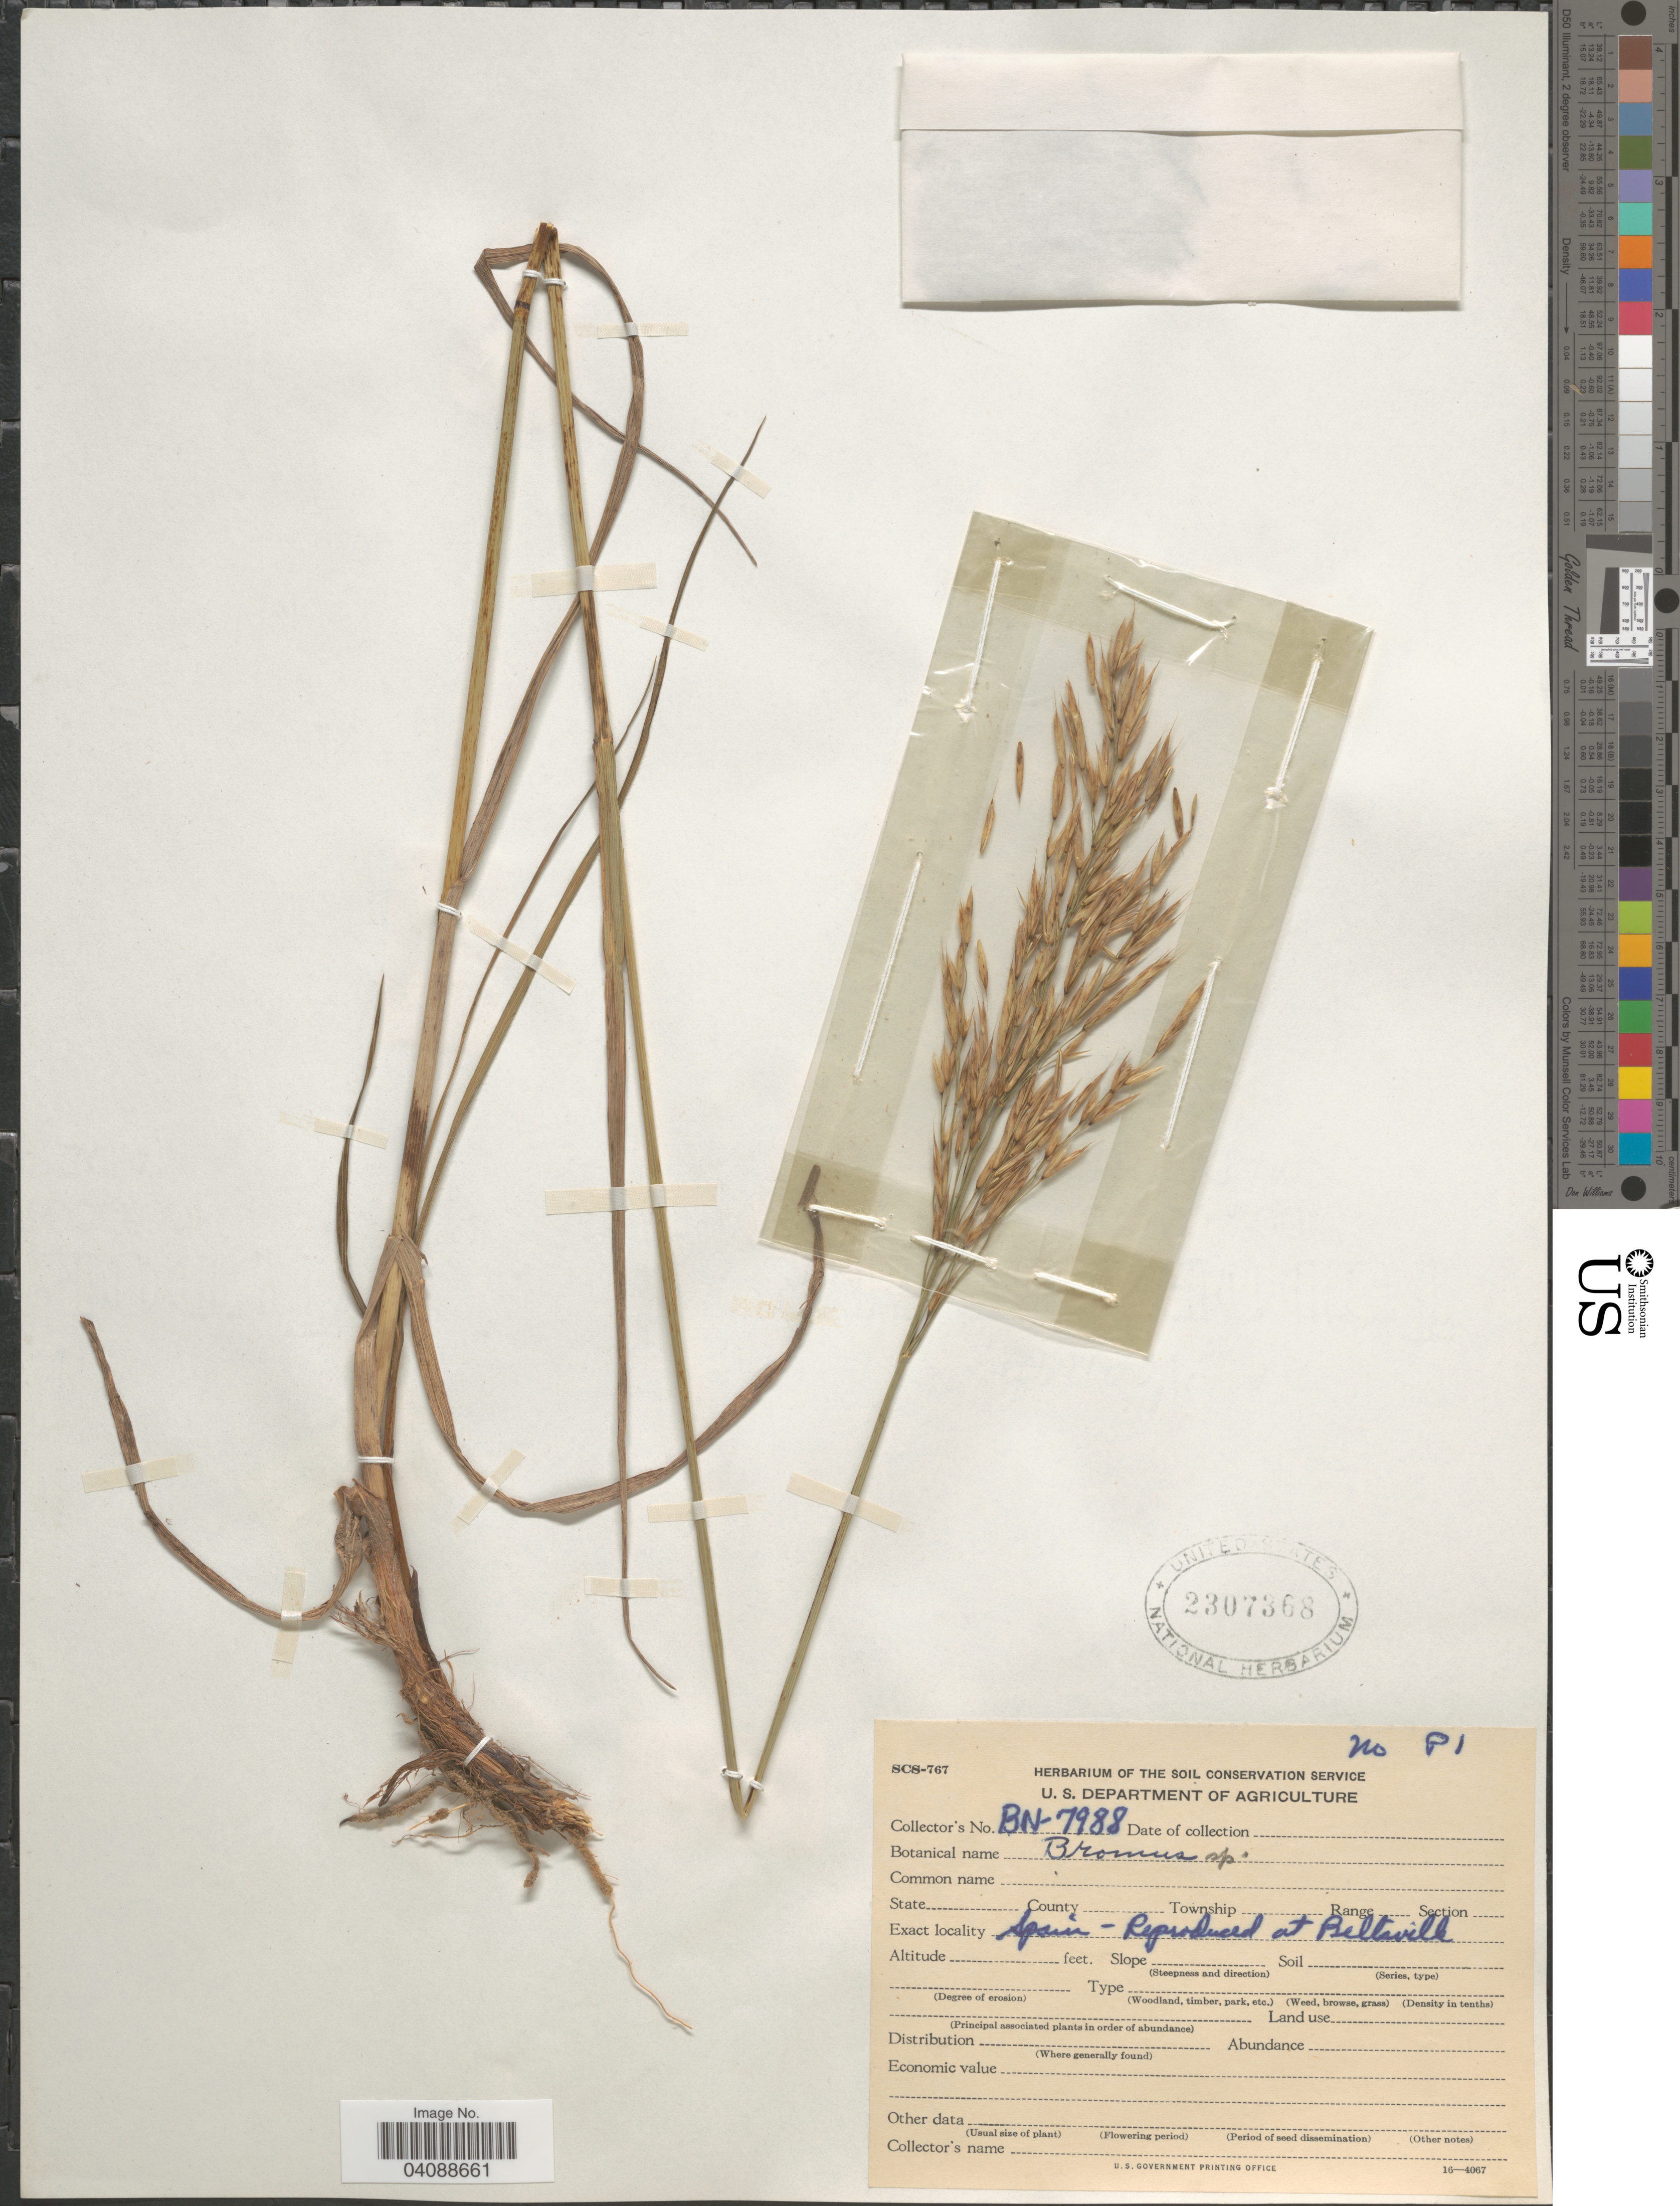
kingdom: Plantae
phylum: Tracheophyta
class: Liliopsida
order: Poales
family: Poaceae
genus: Bromus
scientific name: Bromus sp.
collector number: BN-7988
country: United States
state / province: Maryland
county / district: Prince George's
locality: Reproduced at Beltsville.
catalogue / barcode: US 2307368